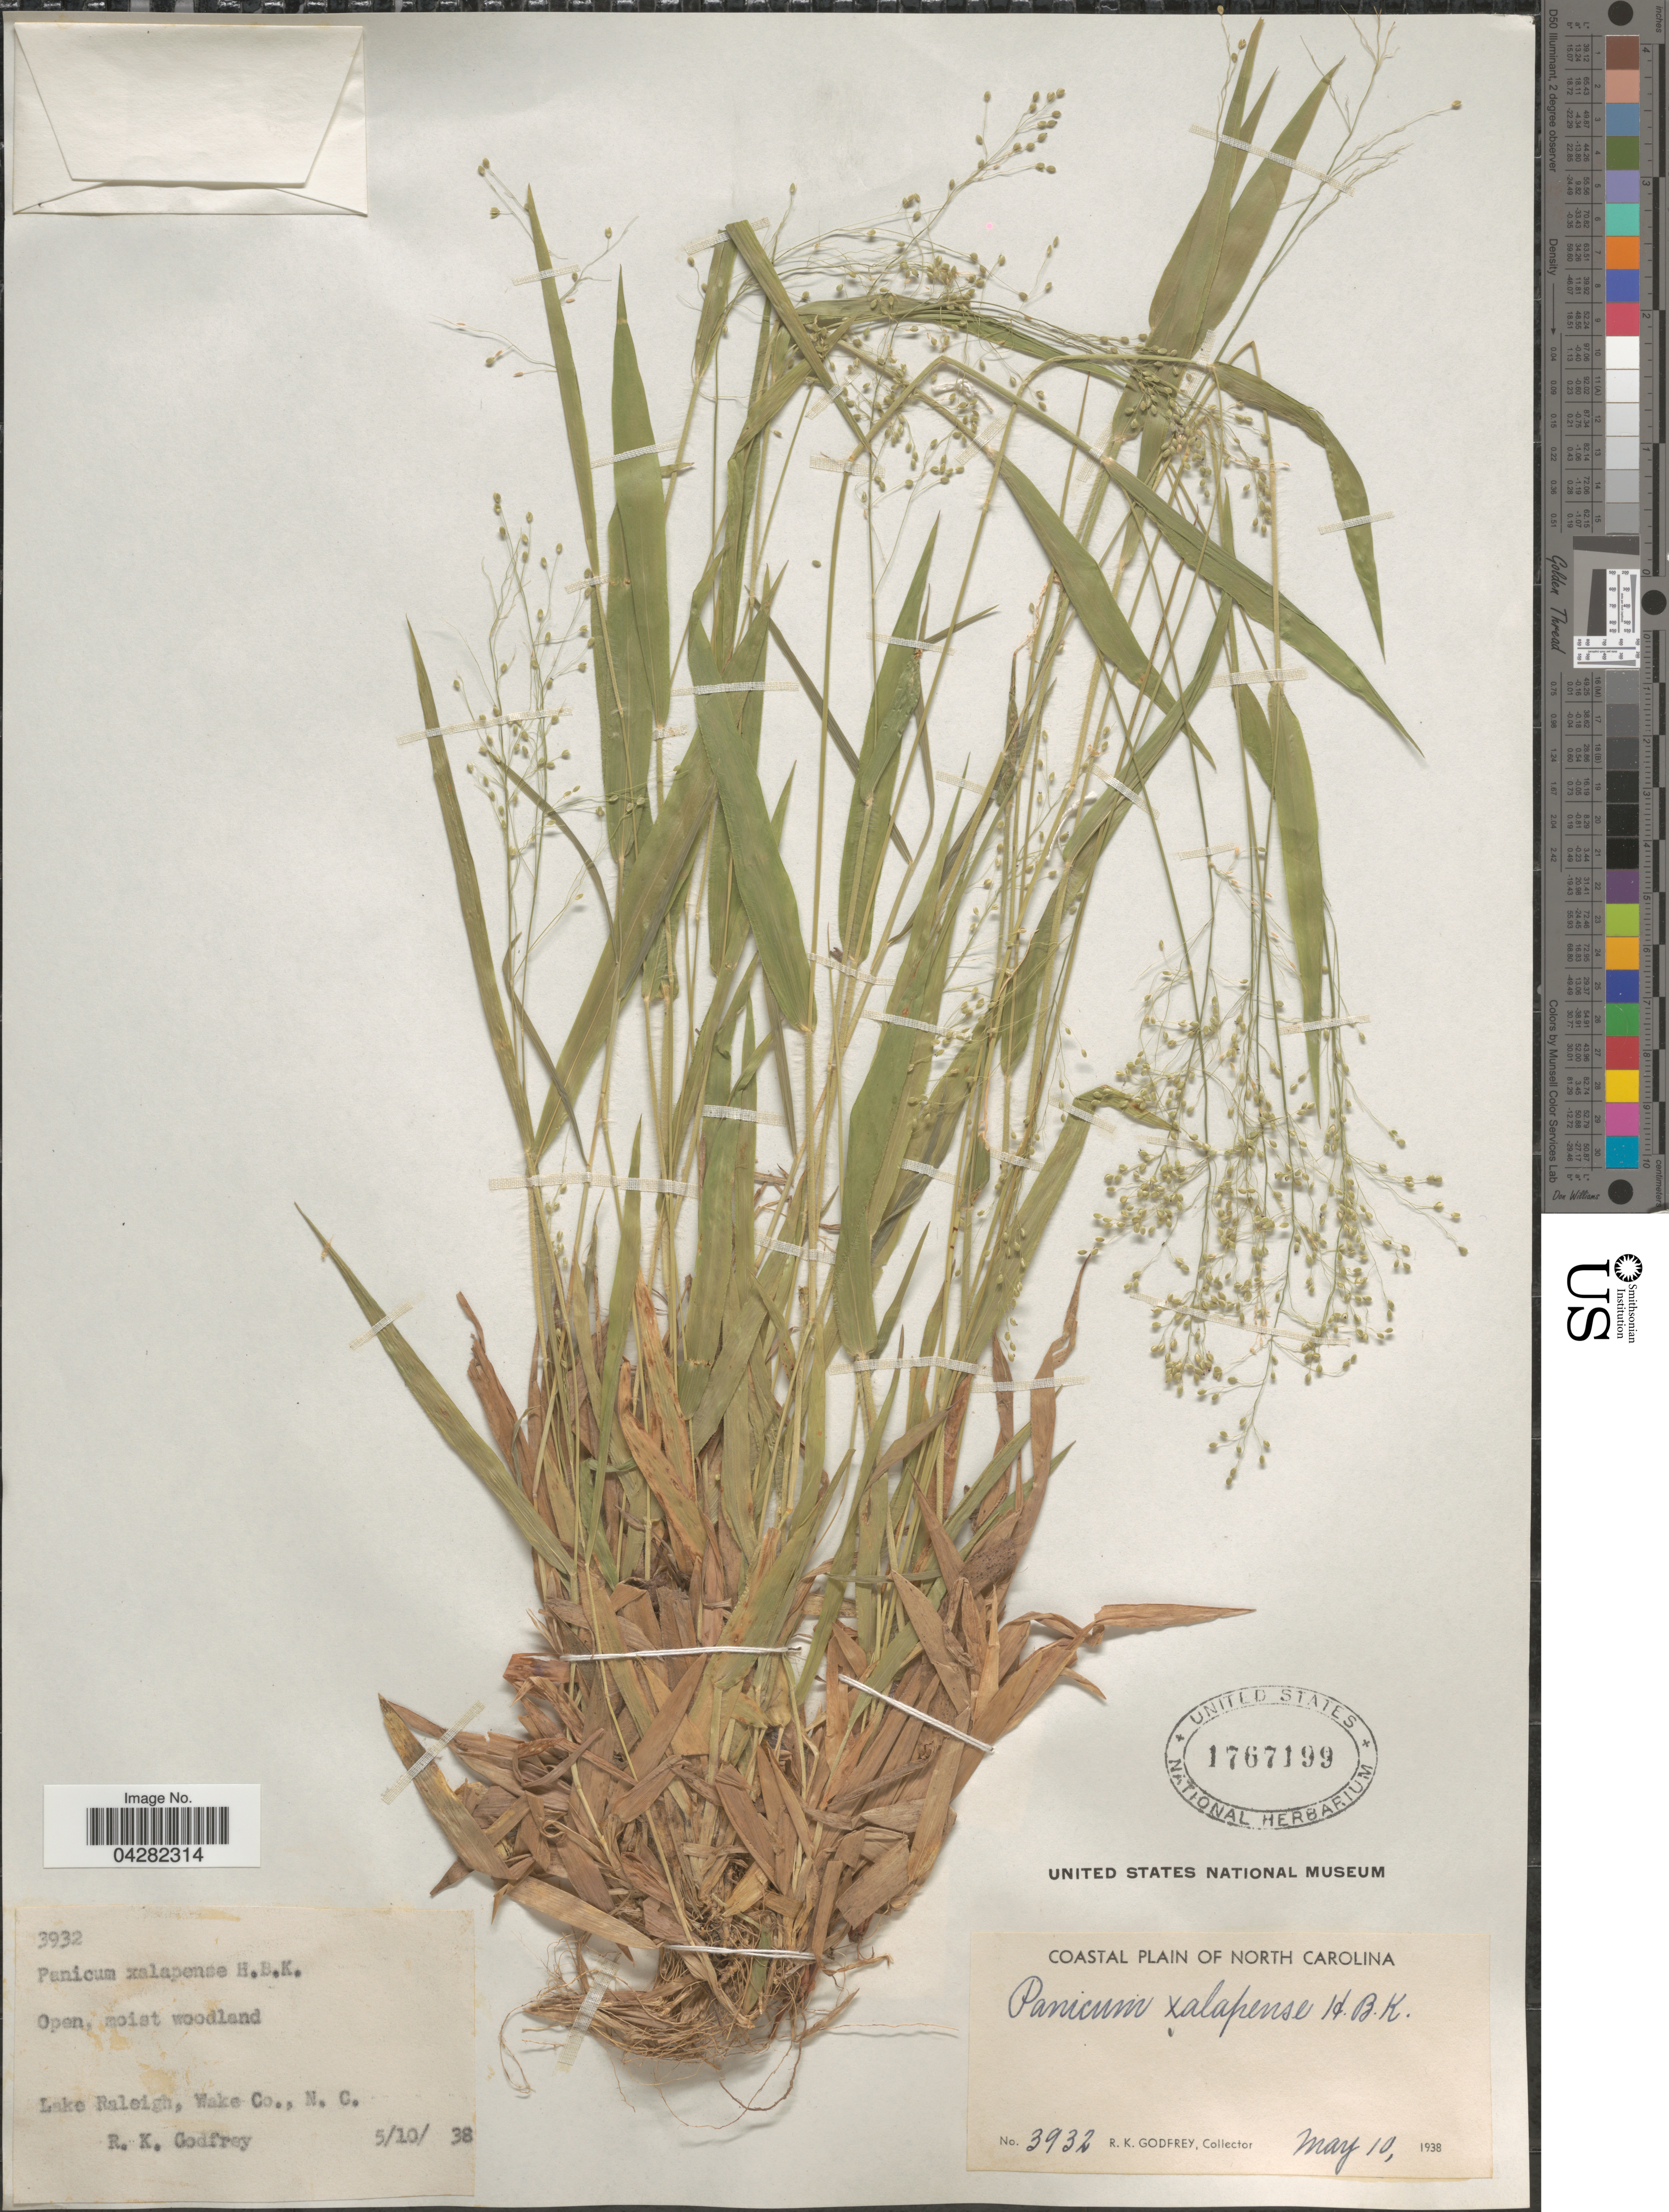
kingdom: Plantae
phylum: Tracheophyta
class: Liliopsida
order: Poales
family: Poaceae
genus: Dichanthelium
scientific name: Dichanthelium laxiflorum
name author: (Lam.) Gould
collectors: R. K. Godfrey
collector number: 3932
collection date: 1938-05-10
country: United States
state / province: North Carolina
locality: Lake Raleigh, Wake Co. Coastal Plain of North Carolina.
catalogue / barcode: US 1767199